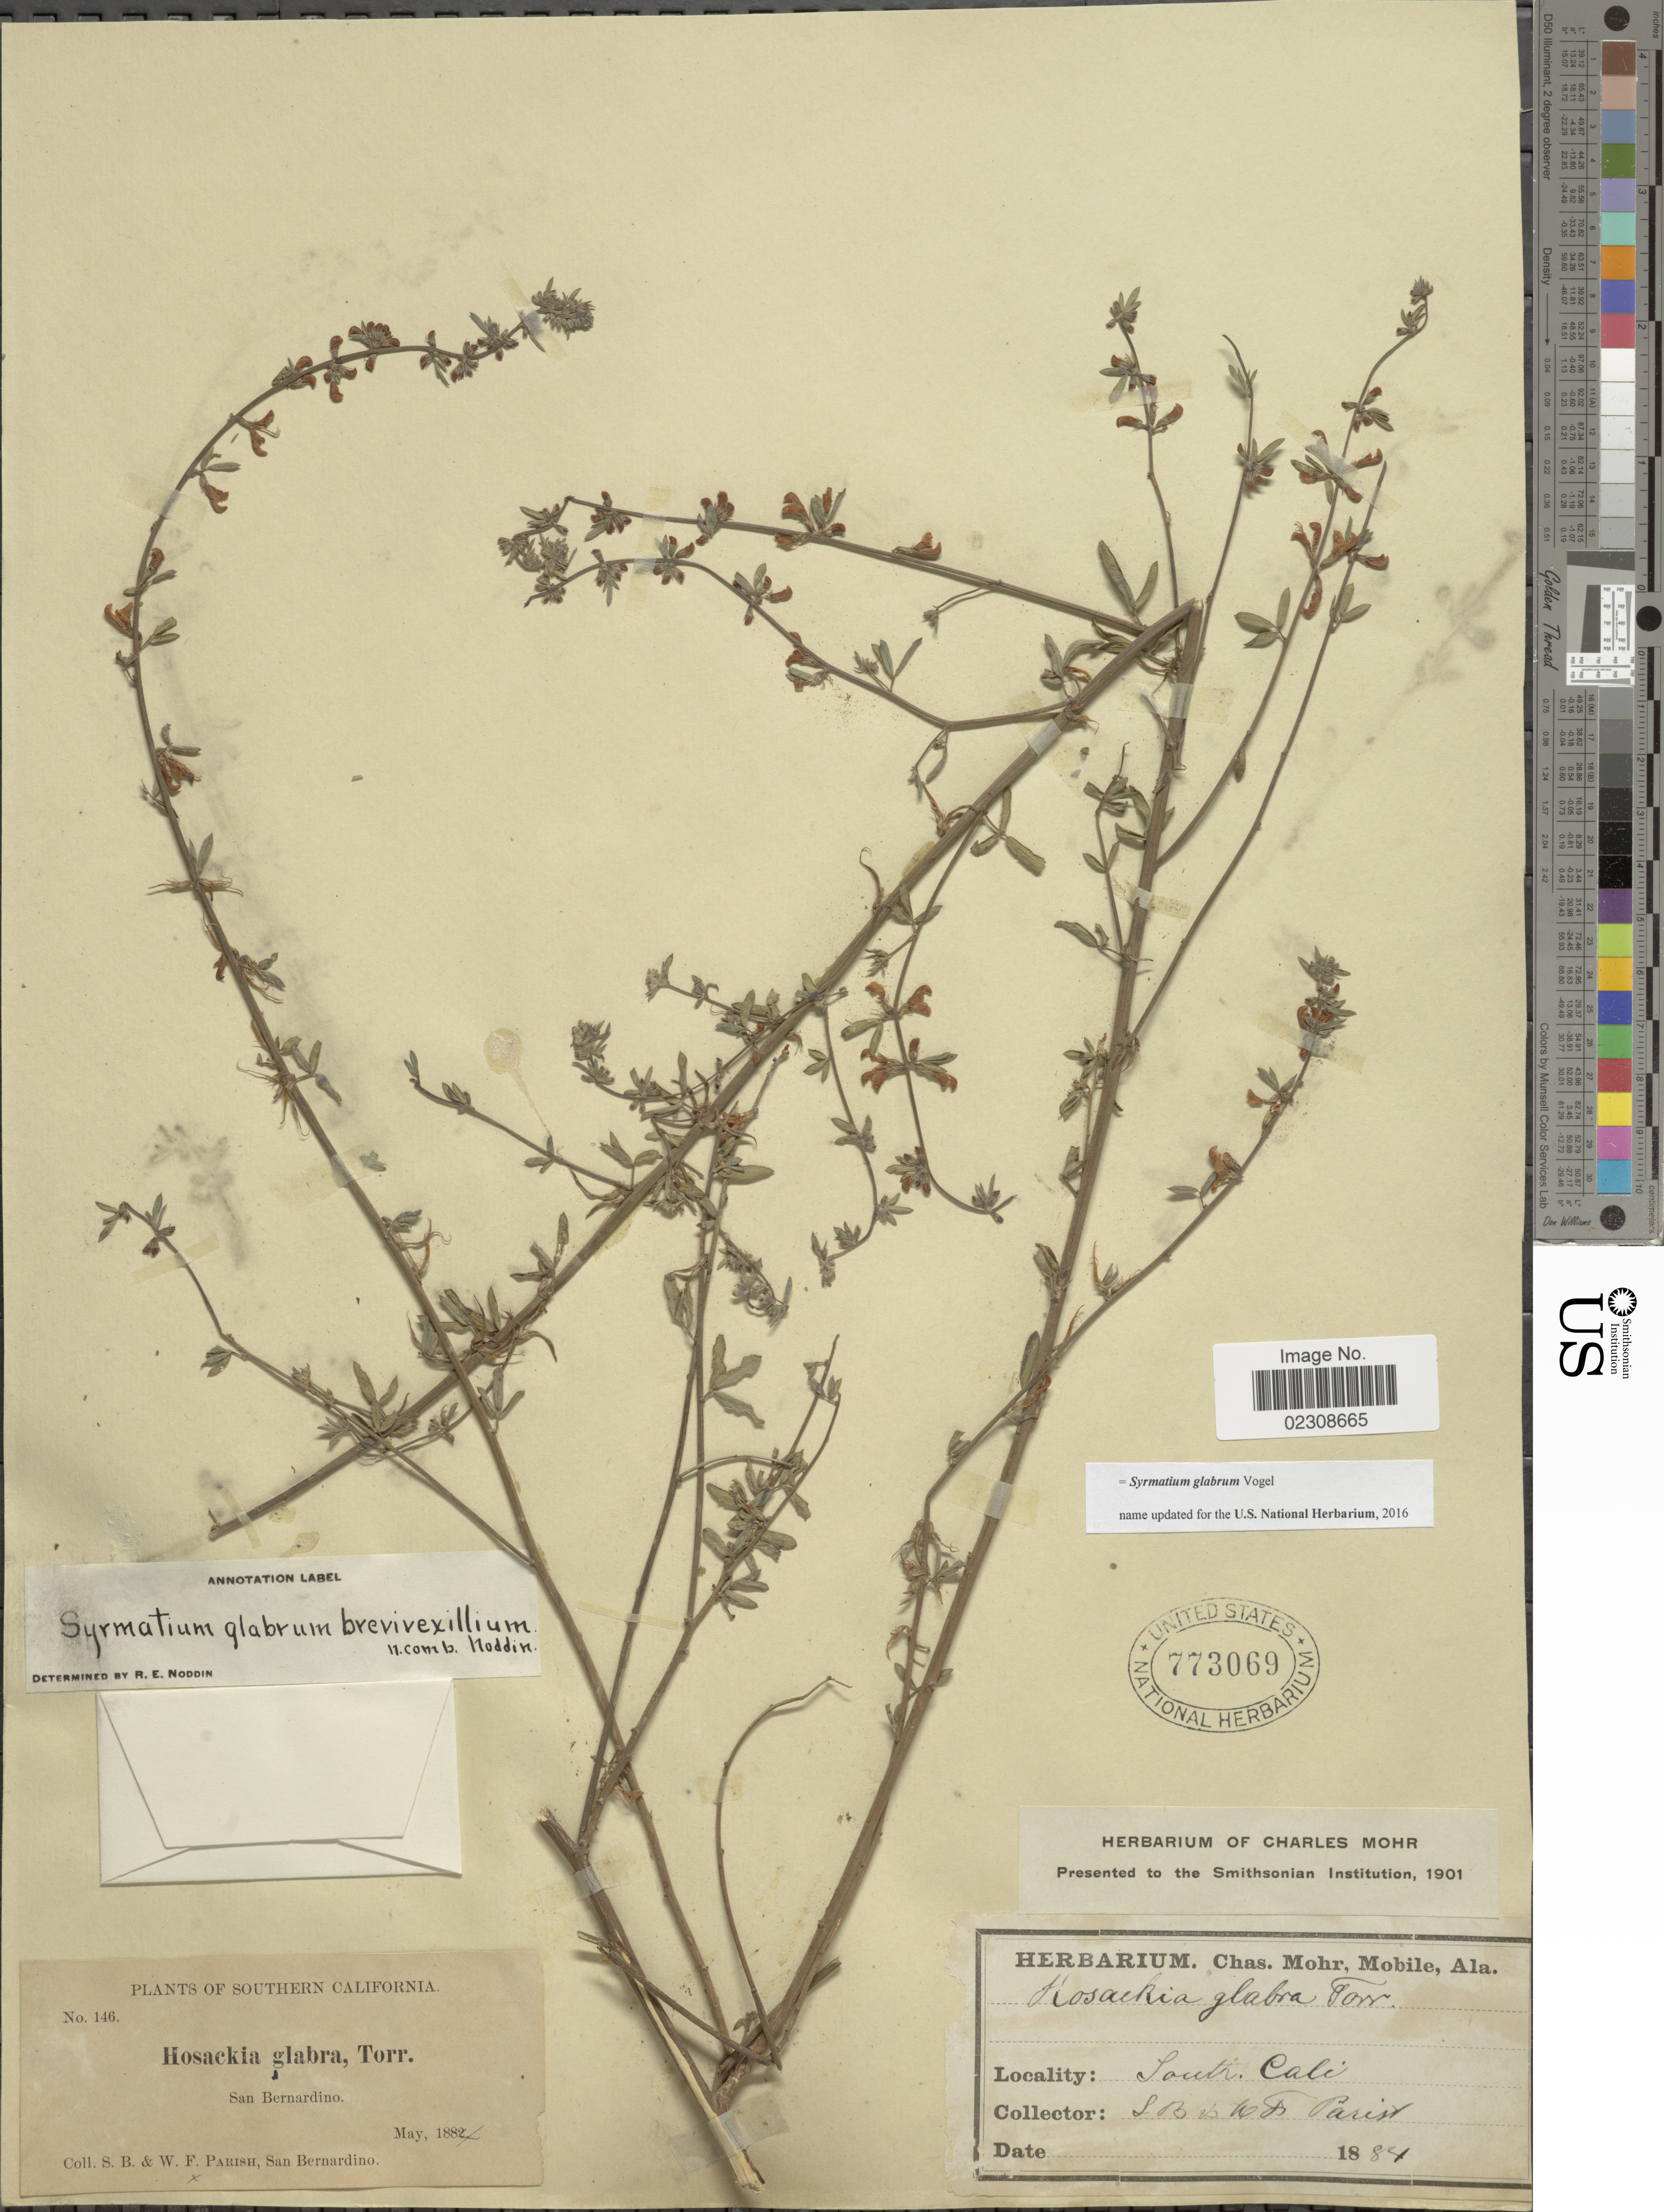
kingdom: Plantae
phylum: Tracheophyta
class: Magnoliopsida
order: Fabales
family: Fabaceae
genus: Syrmatium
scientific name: Syrmatium glabrum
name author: Vogel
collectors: S. B. Parish & W. F. Parish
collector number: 146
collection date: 1884-05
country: United States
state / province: California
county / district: San Bernardino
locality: Sourthern California. San Bernardino.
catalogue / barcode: US 773069